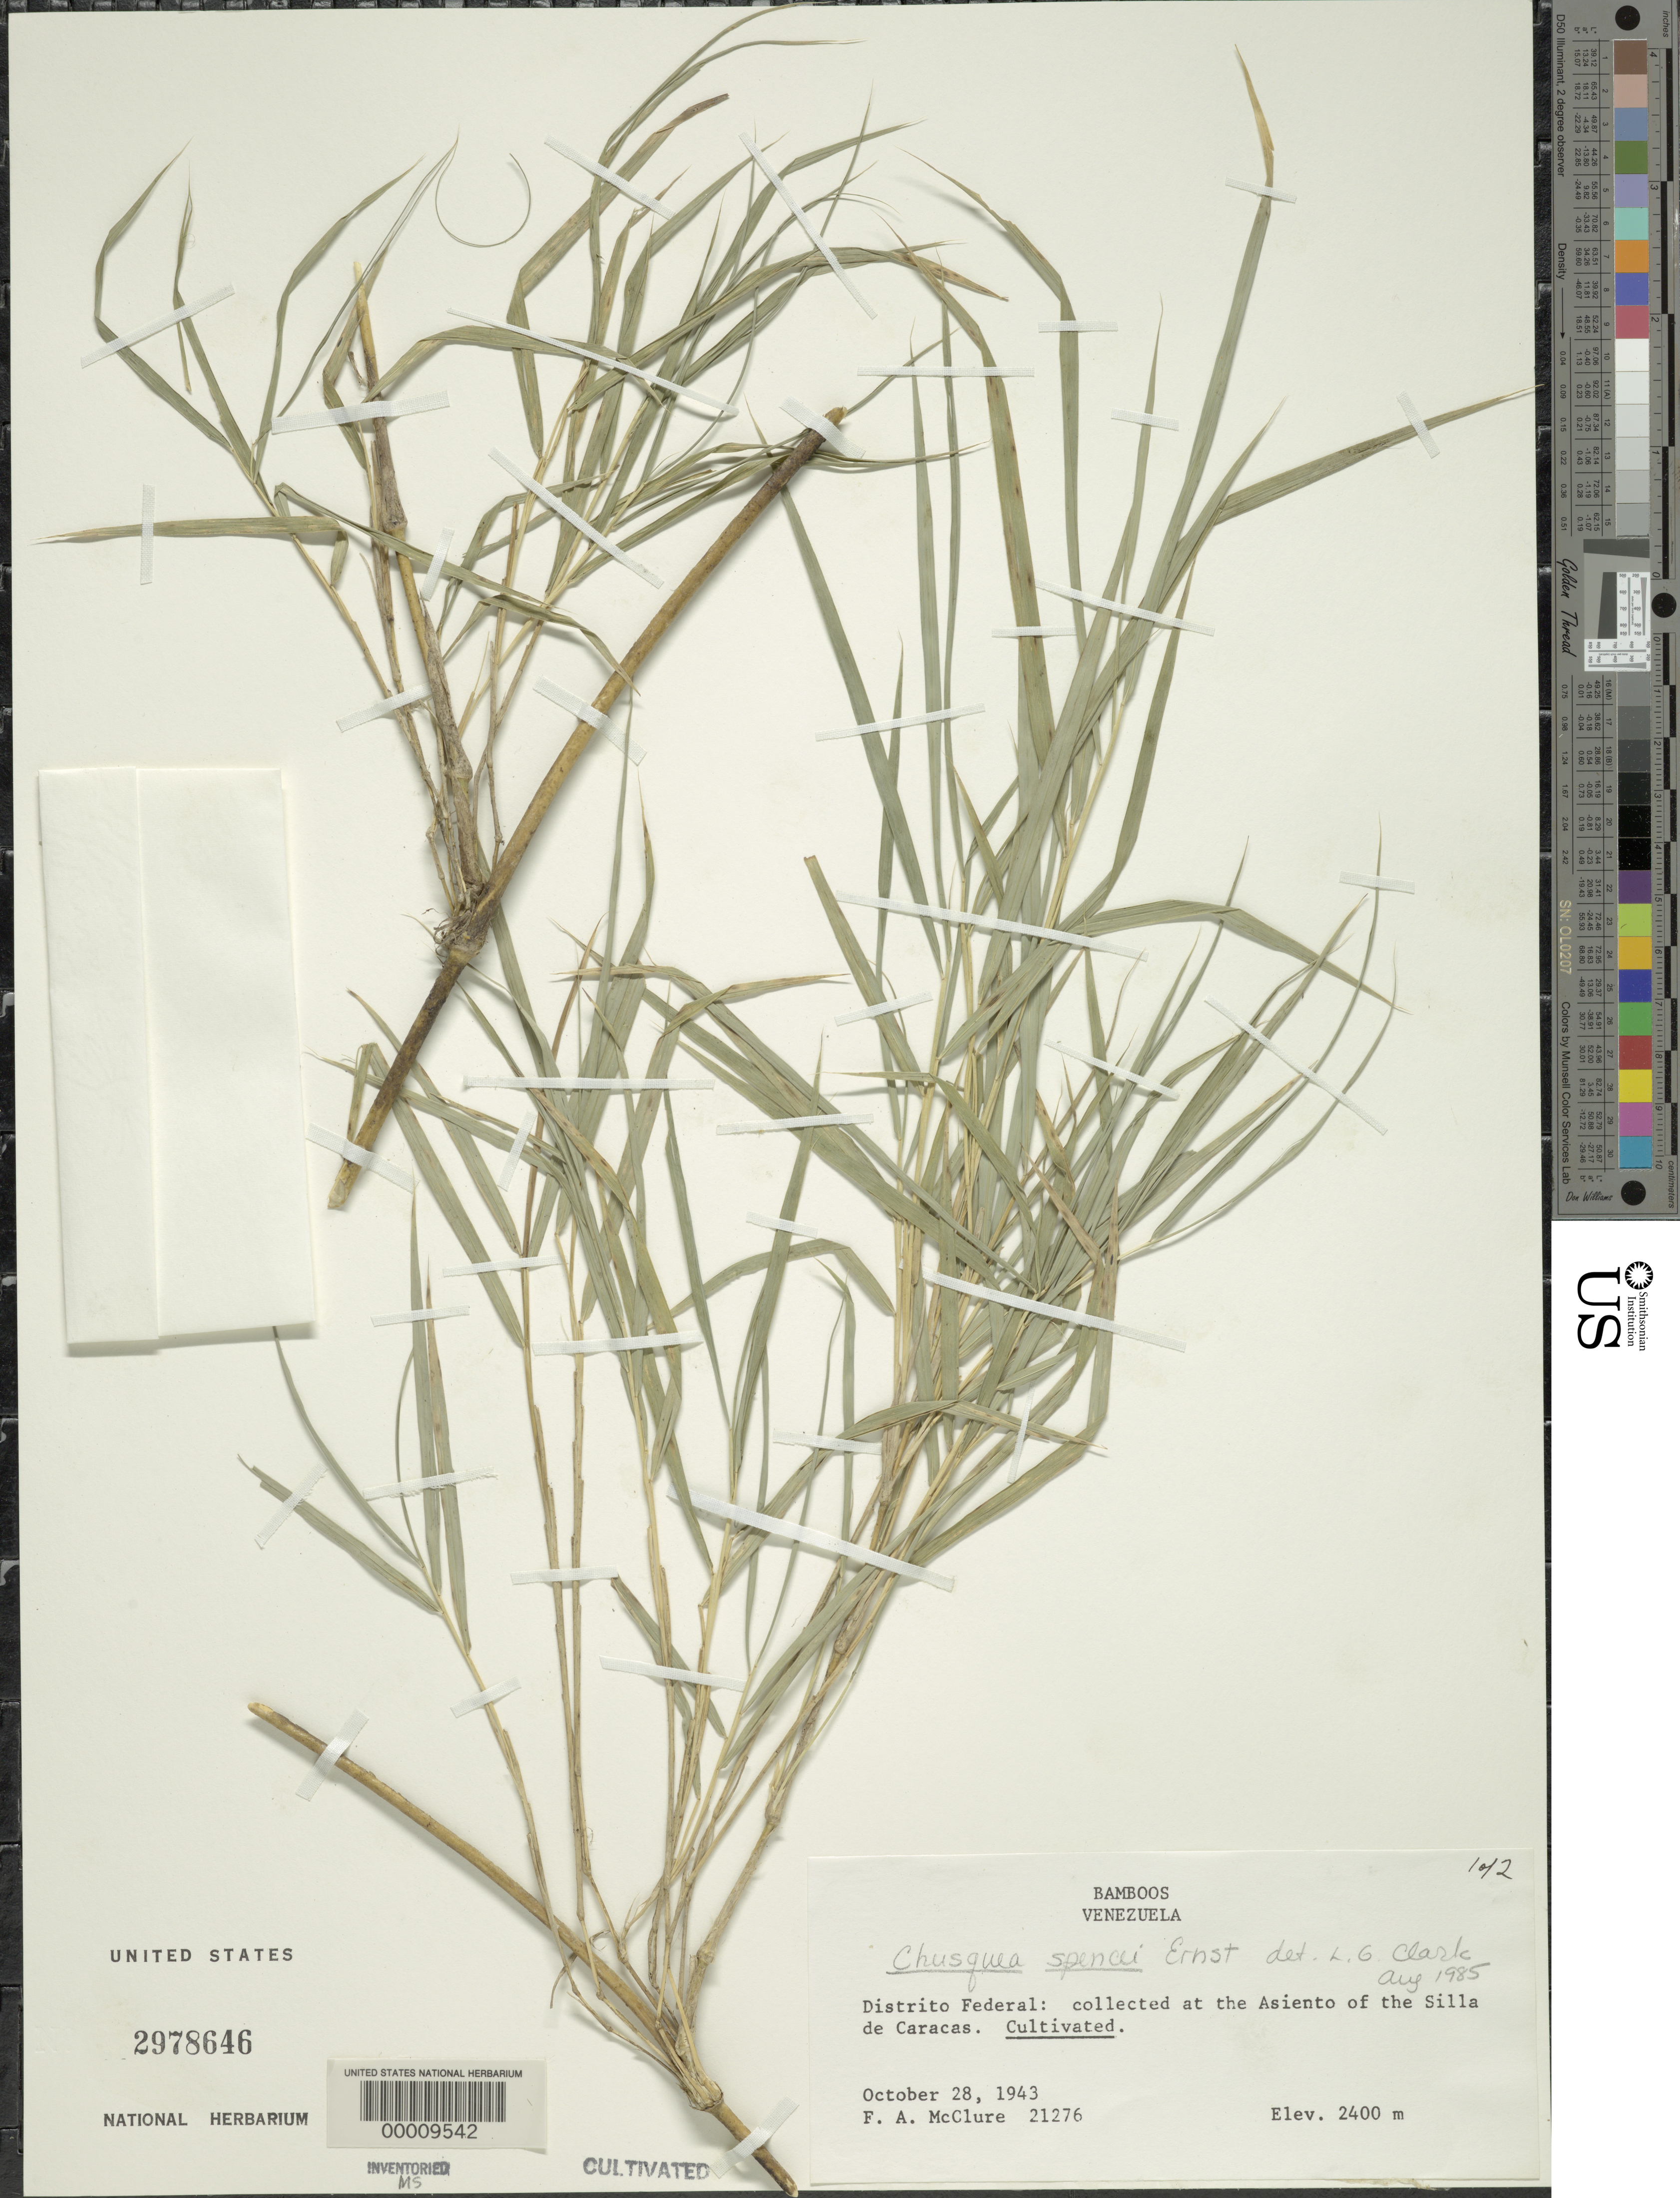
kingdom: Plantae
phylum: Tracheophyta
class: Liliopsida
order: Poales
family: Poaceae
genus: Chusquea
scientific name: Chusquea spencei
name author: Ernst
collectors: F. A. McClure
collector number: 21276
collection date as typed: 28 Oct 1943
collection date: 1943-10-28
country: Venezuela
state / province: Distrito Federal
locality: Asiento, silla de caracas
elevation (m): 2400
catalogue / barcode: US 2978646